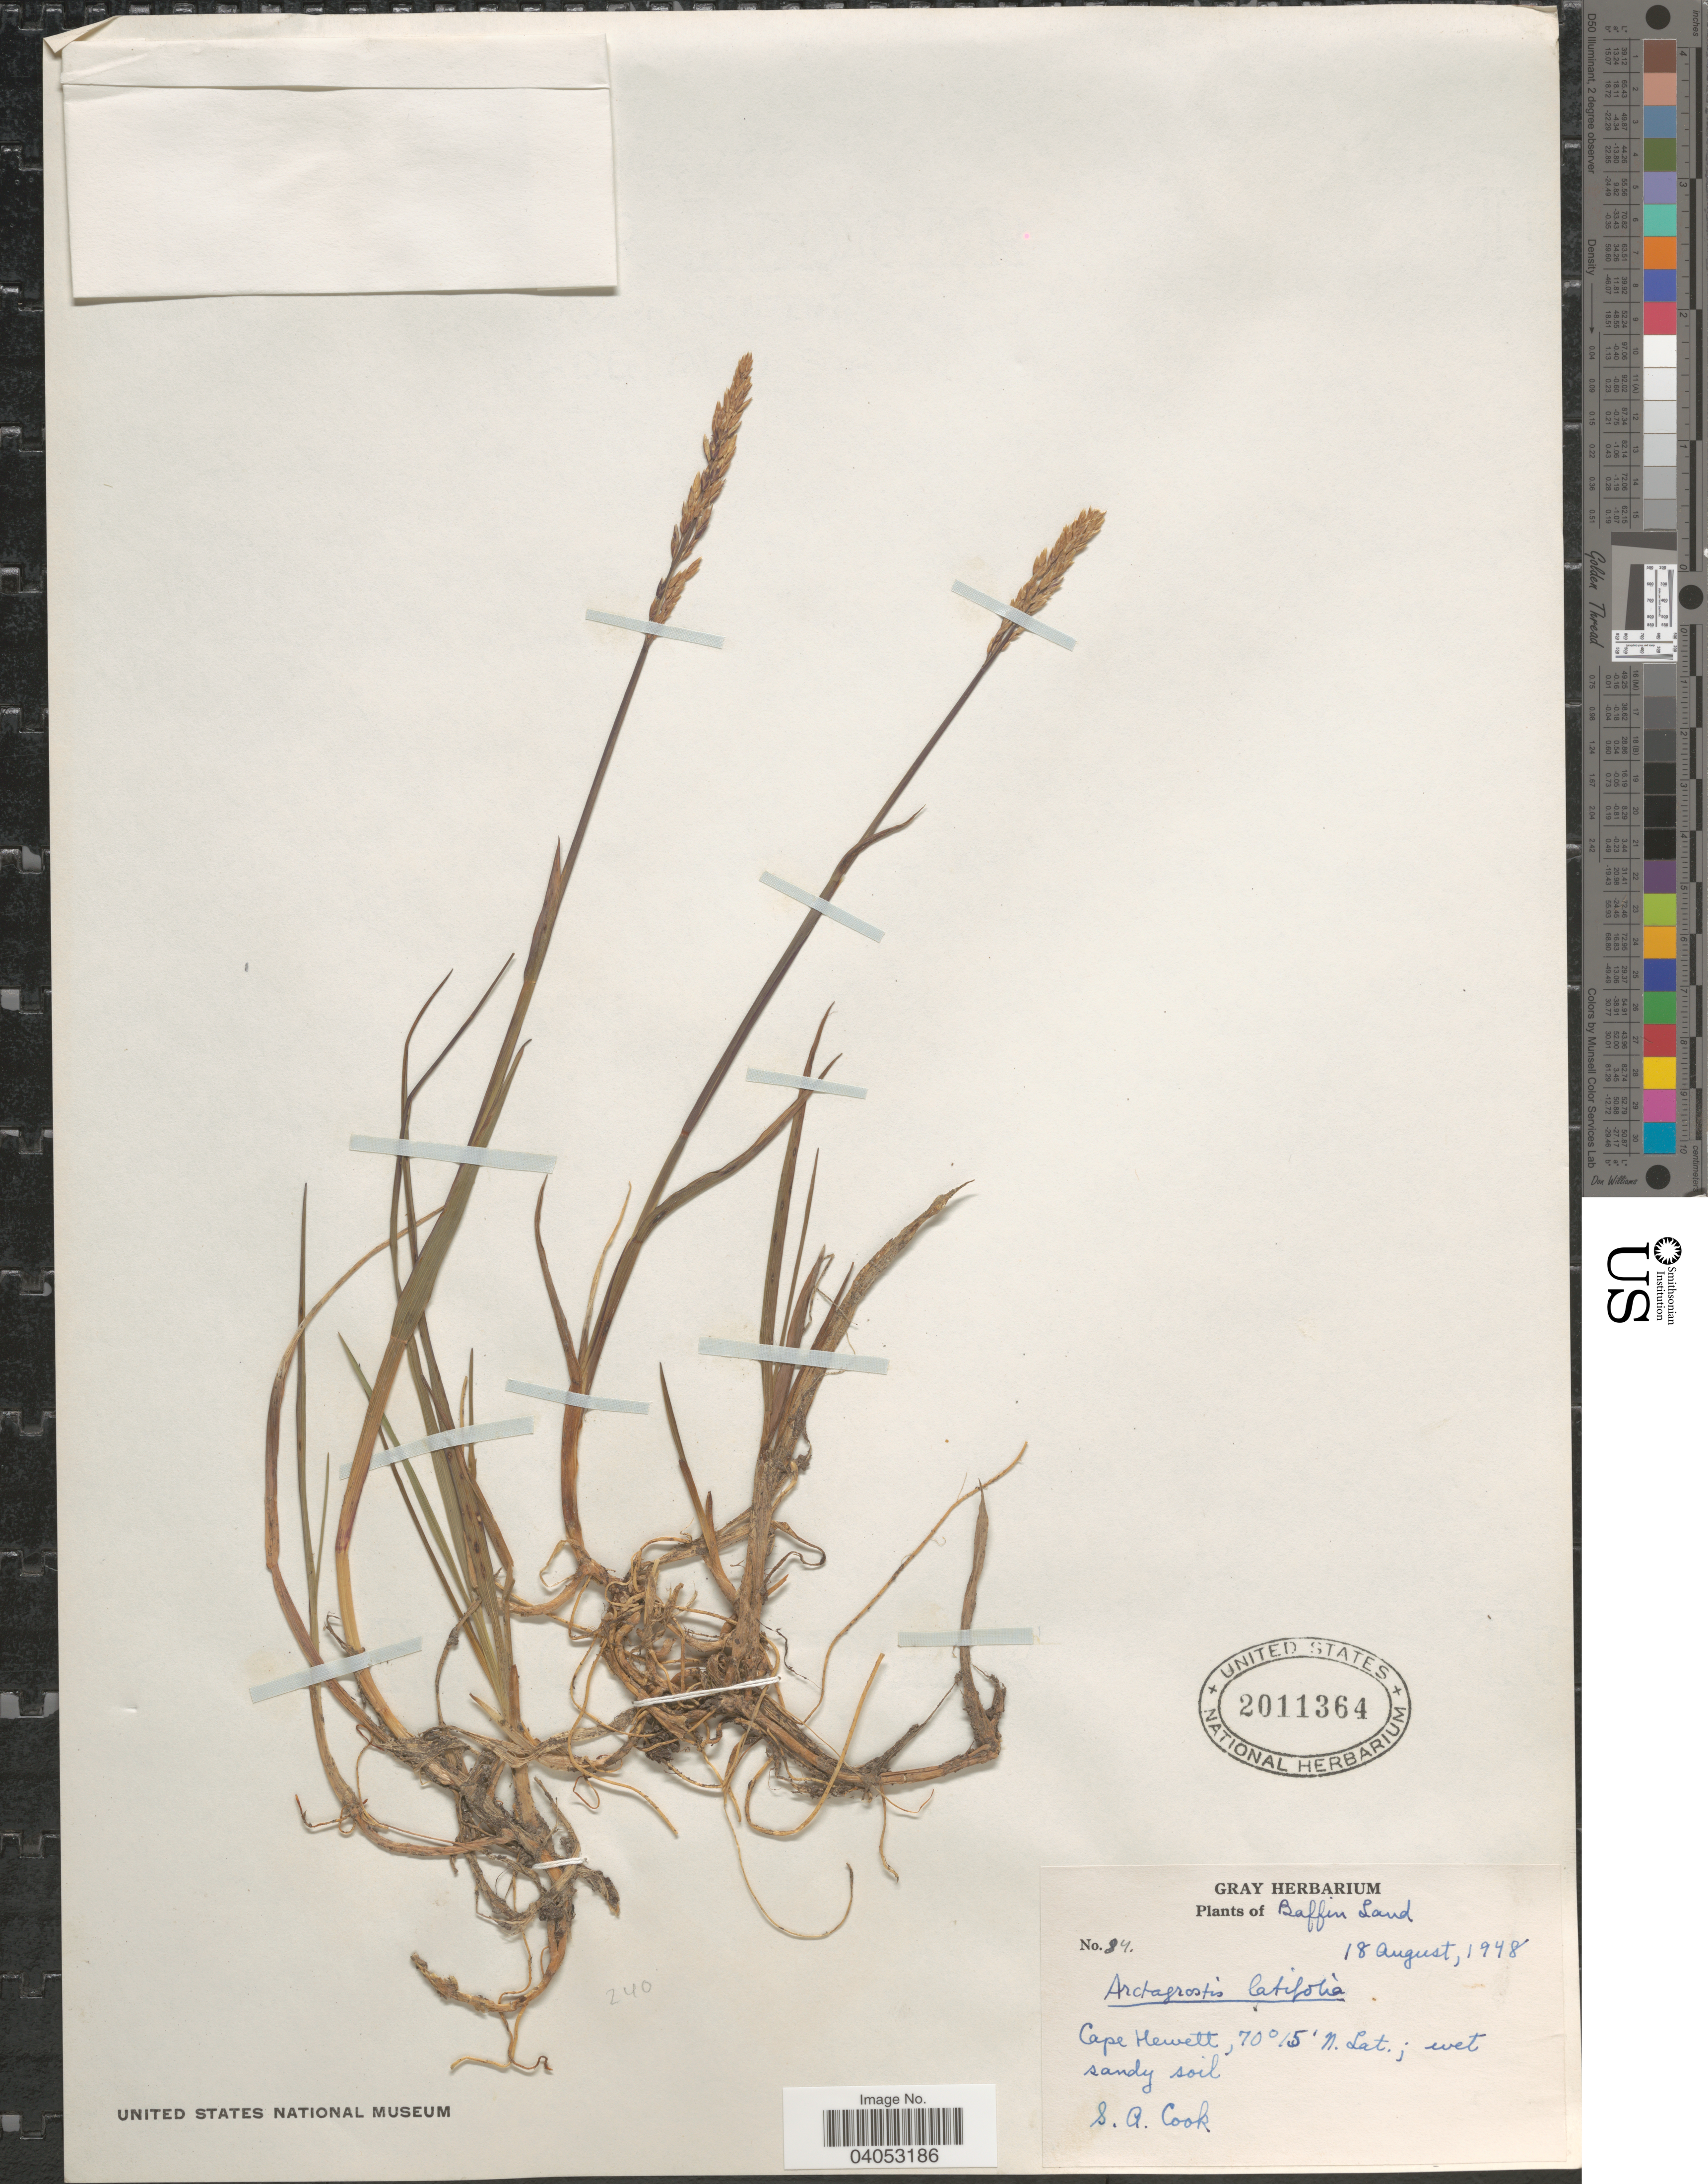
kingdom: Plantae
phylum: Tracheophyta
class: Liliopsida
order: Poales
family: Poaceae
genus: Arctagrostis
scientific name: Arctagrostis latifolia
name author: (R. Br.) Griseb.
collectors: S. A. Cook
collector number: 84*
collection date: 1948-08-18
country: Canada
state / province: Nunavut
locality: Baffin Land. Cape Hewett.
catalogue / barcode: US 2011364